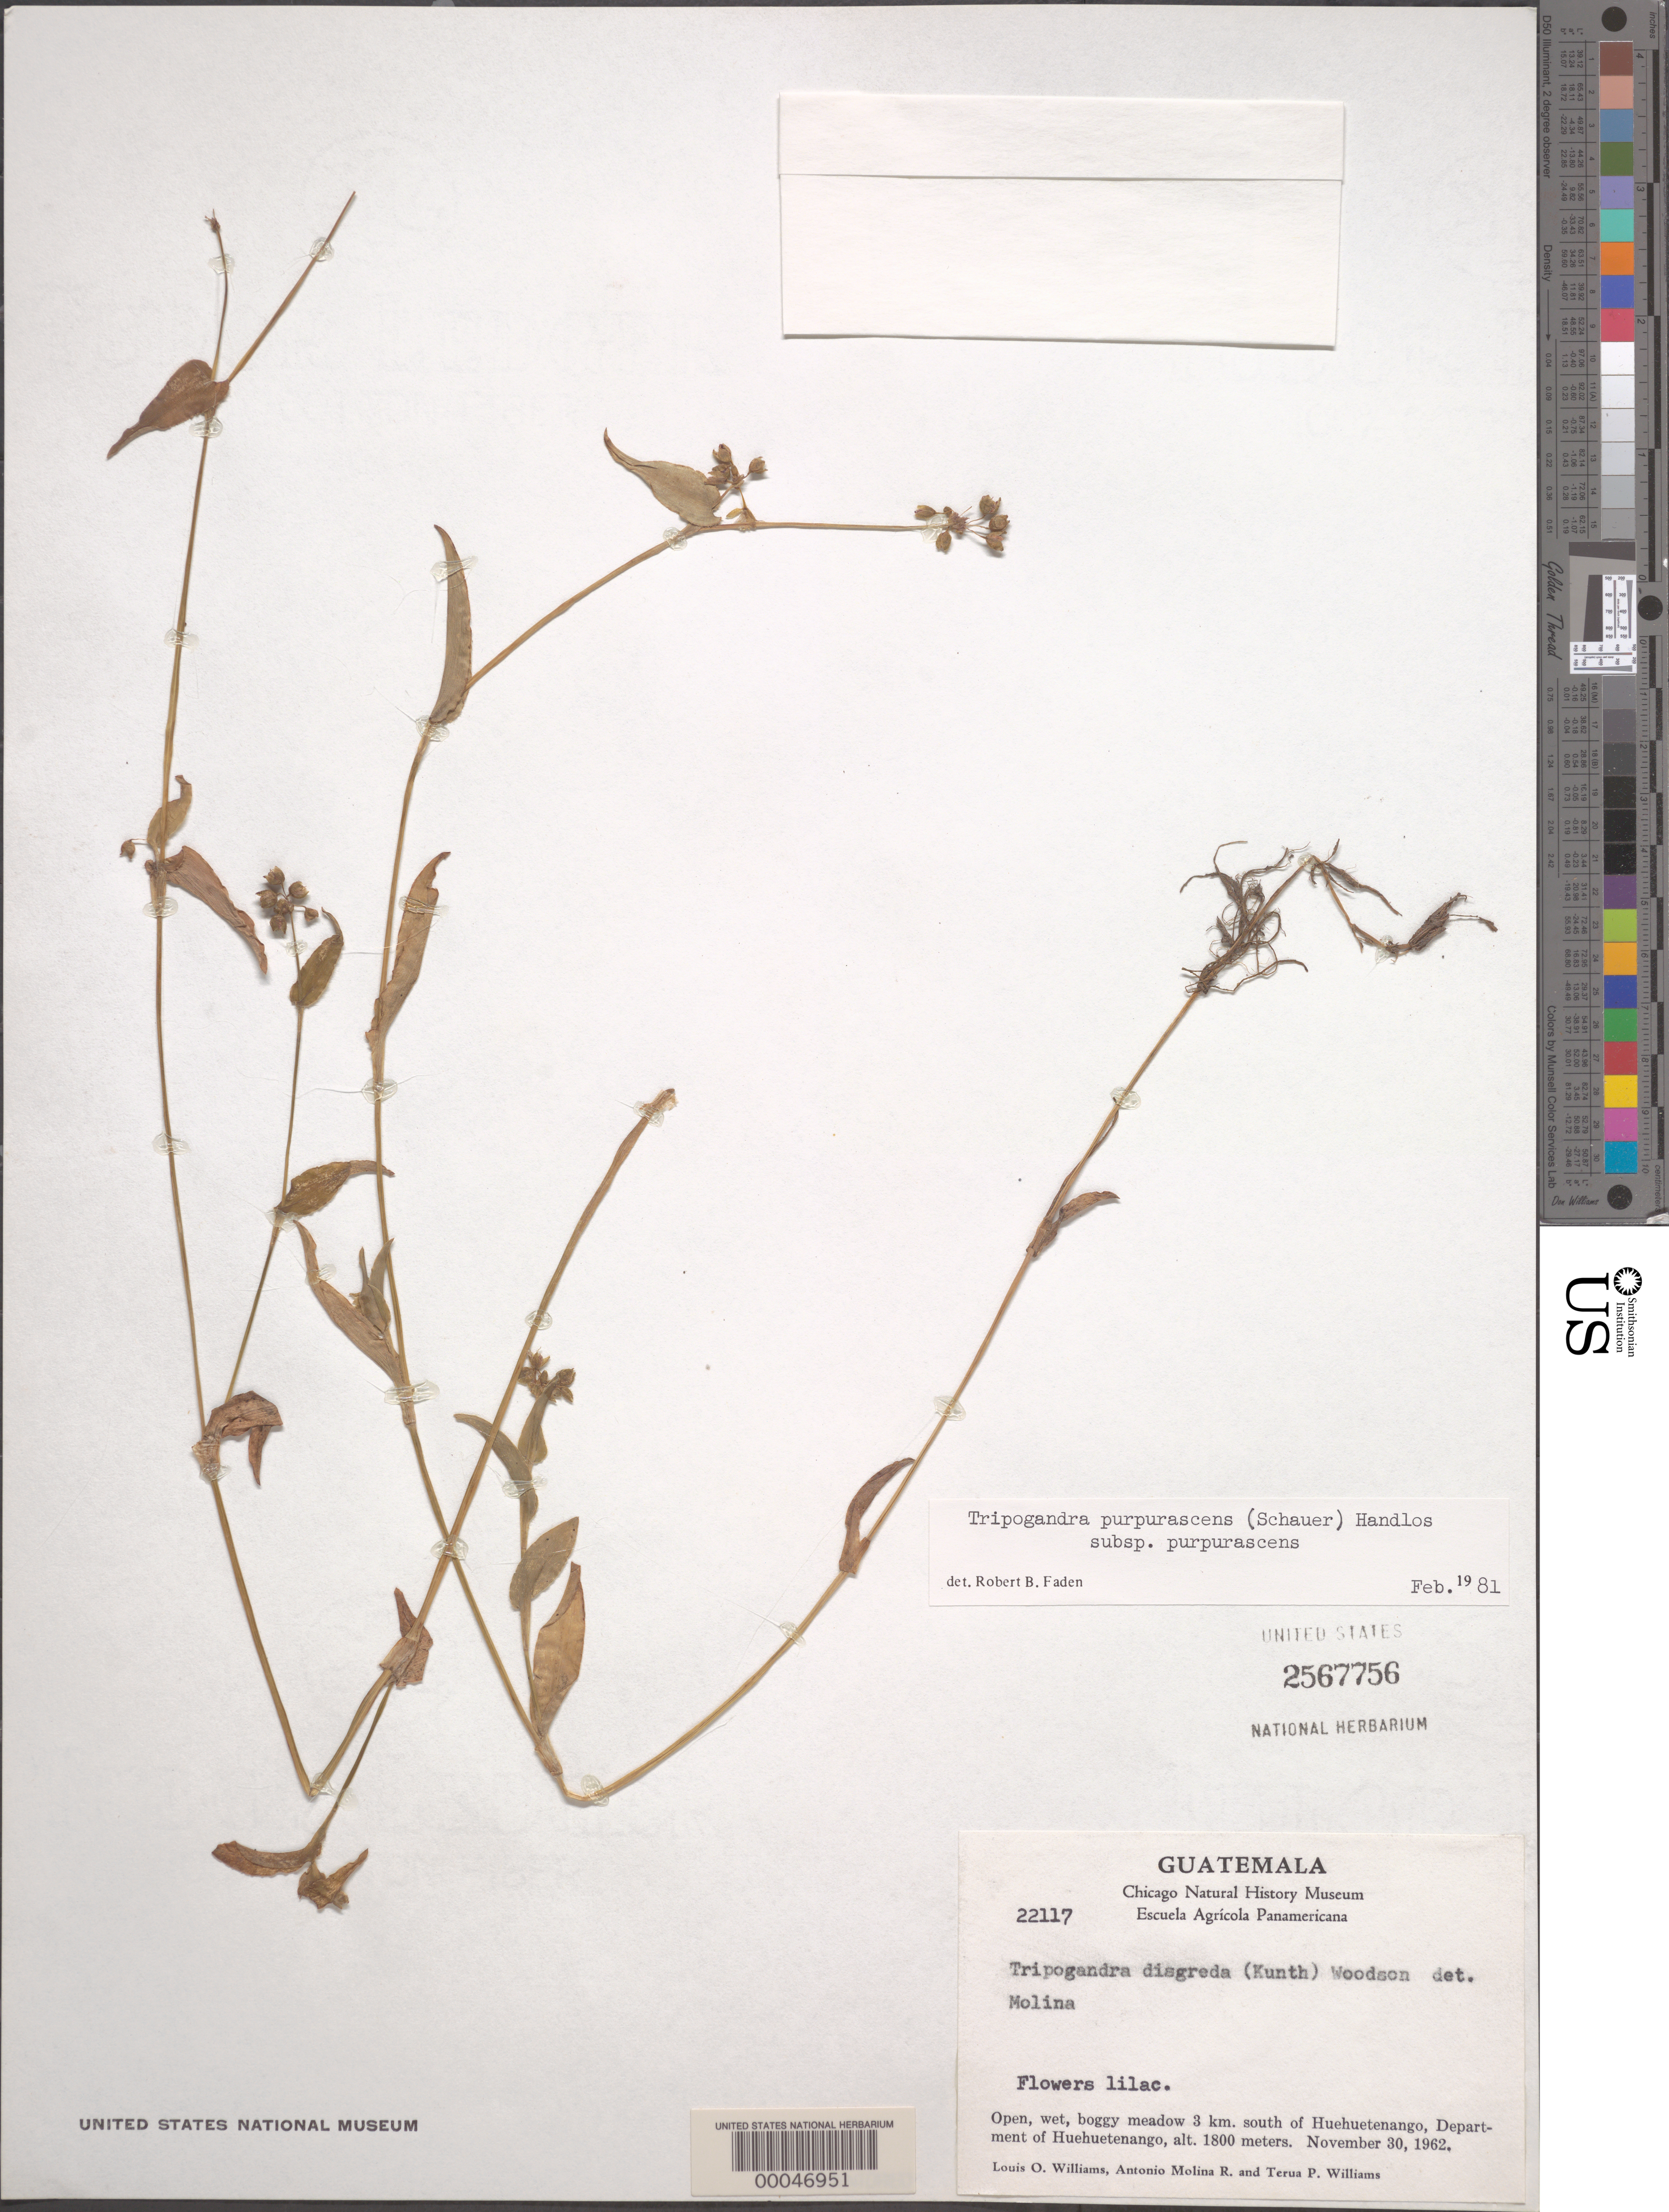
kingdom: Plantae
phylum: Tracheophyta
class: Liliopsida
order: Commelinales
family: Commelinaceae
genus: Tripogandra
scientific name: Tripogandra purpurascens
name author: (S. Schauer) Handlos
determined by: Faden, Robert B., (US), Smithsonian Institution - National Museum of Natural History (UNITED STATES)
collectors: L. O. Williams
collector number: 22117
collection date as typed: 30 Nov 1962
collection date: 1962-11-30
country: Guatemala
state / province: Huehuetenango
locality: S of Huehuetenango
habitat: Open, wet boggy meadow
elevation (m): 1800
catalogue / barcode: US 2567756